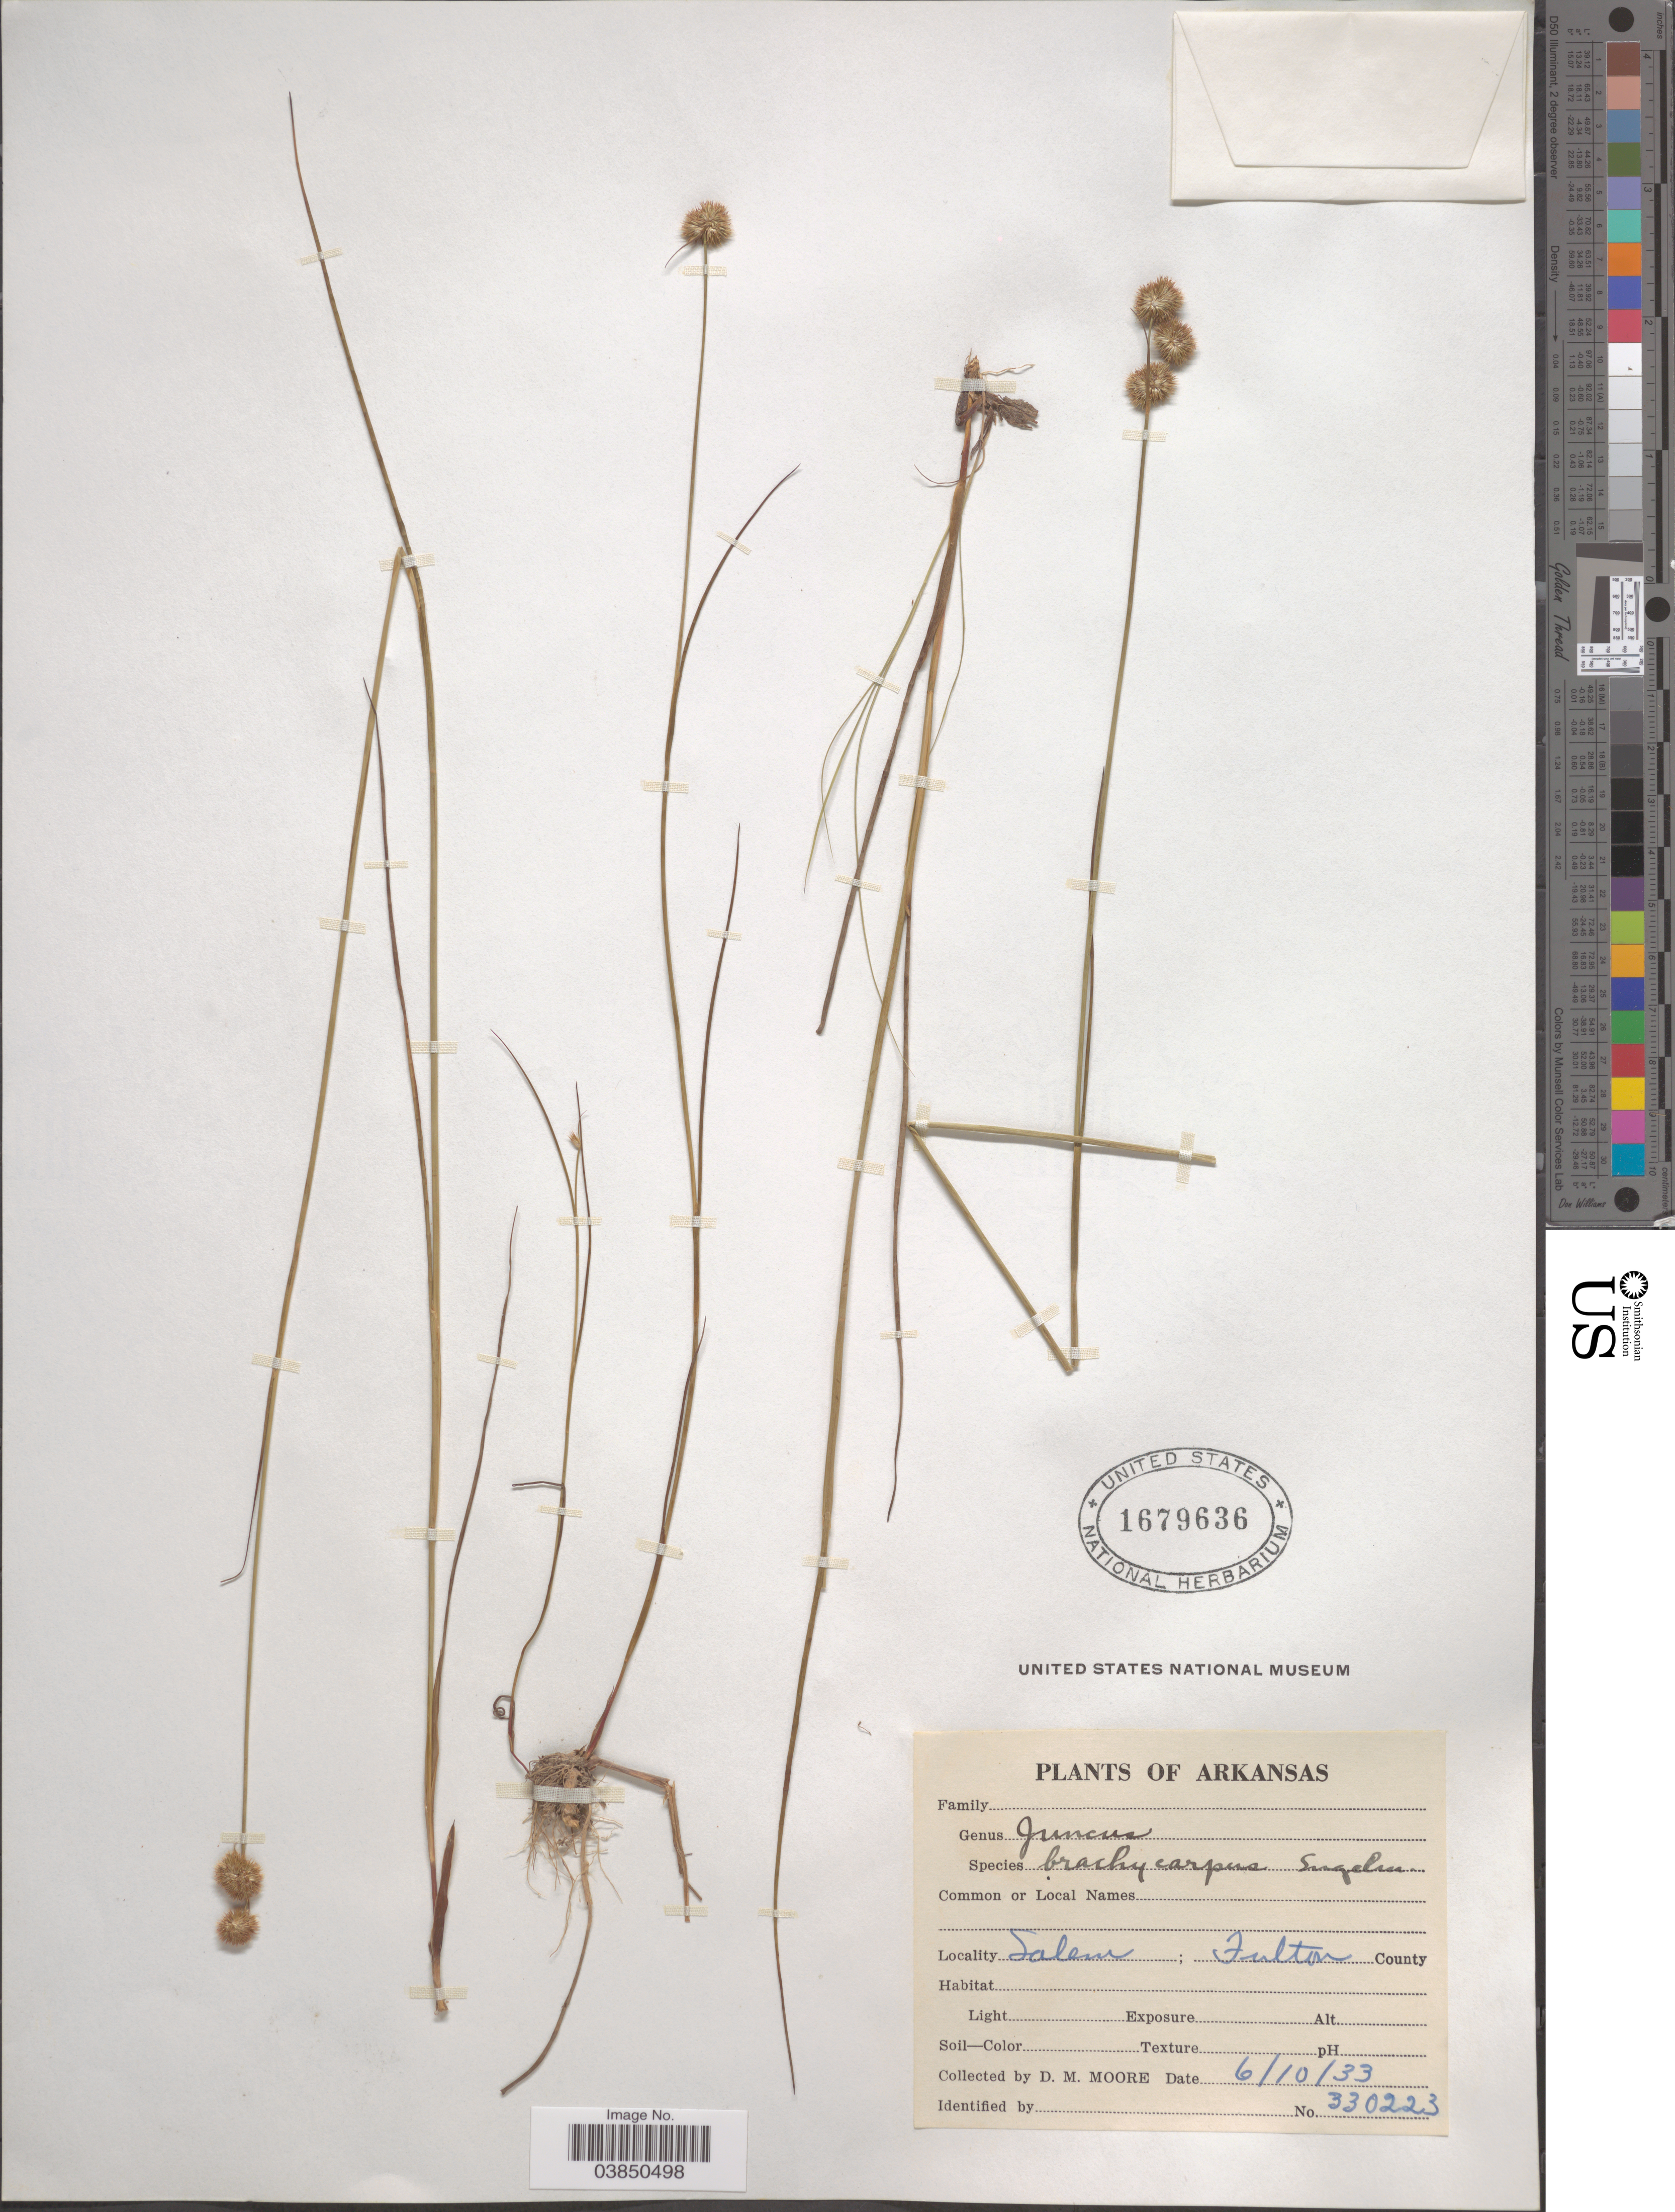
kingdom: Plantae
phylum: Tracheophyta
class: Liliopsida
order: Poales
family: Juncaceae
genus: Juncus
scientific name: Juncus brachycarpus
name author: Engelm.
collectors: D. Moore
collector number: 330223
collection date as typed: Transcribed d/m/y: 10/6/33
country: United States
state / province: Arkansas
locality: Salem; Fulton County.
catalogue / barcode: US 1679636